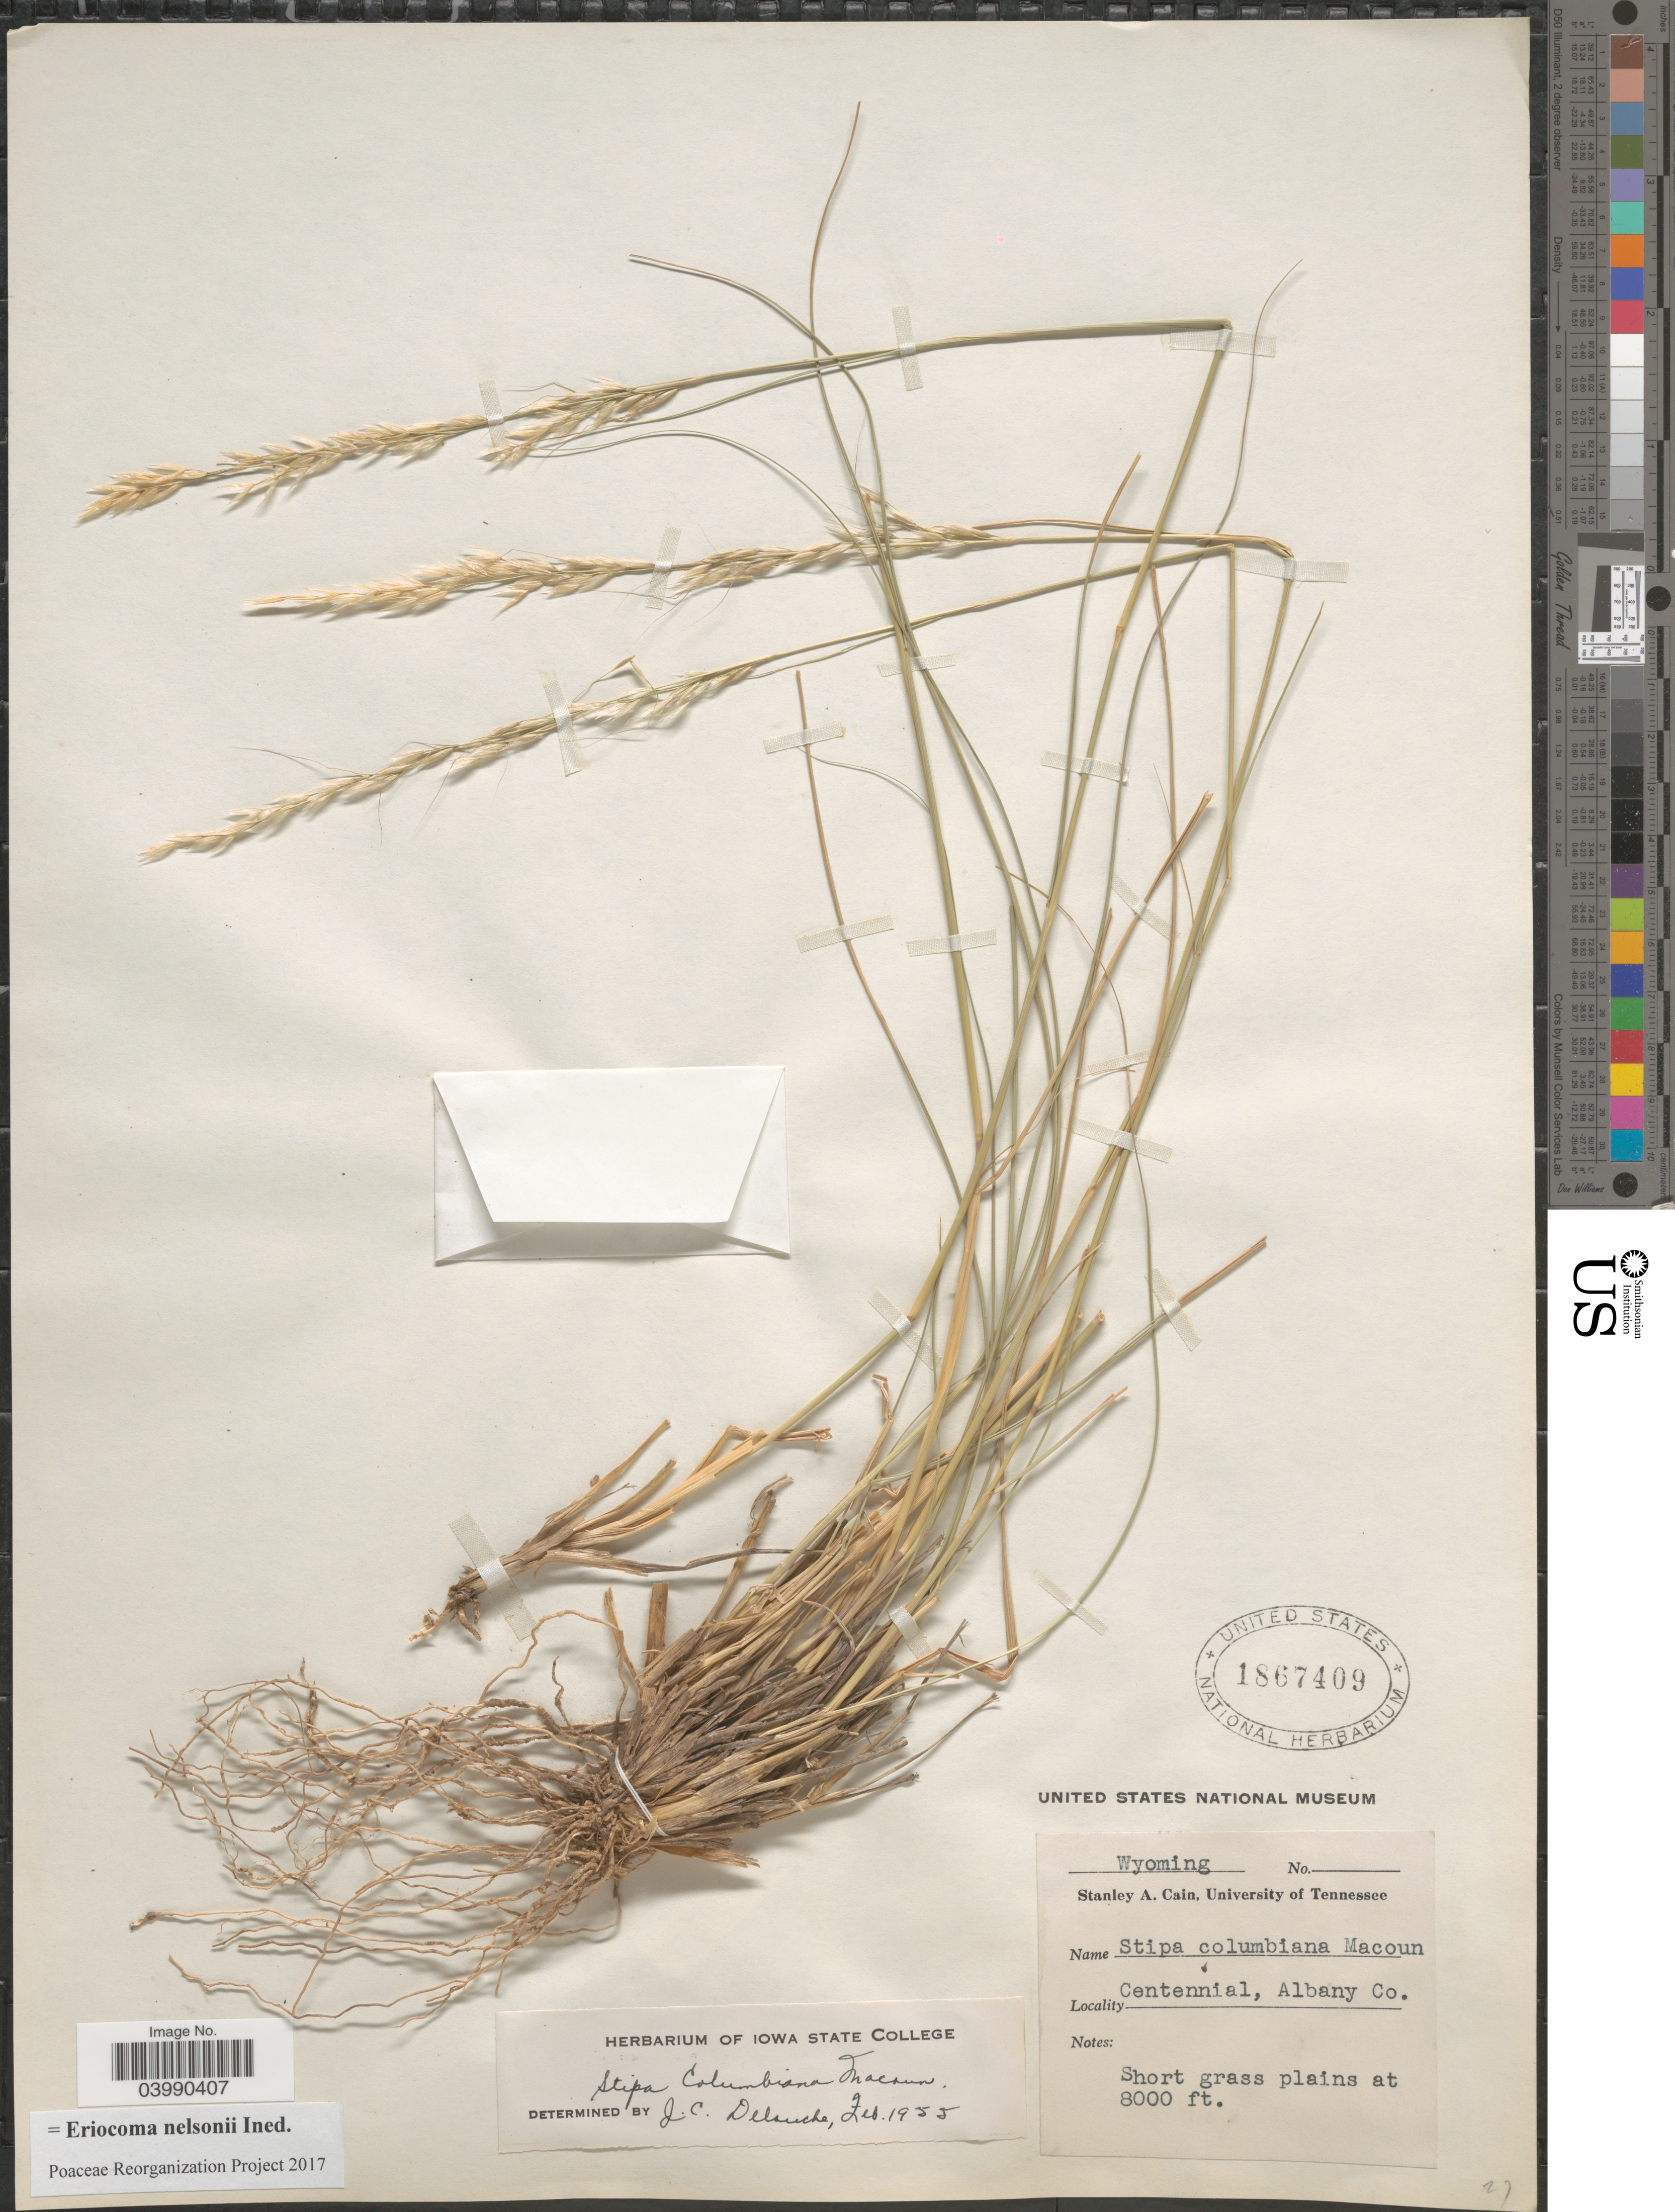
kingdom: Plantae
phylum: Tracheophyta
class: Liliopsida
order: Poales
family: Poaceae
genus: Eriocoma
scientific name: Eriocoma nelsonii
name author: (Scribn.) Romasch.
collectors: S. Cain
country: United States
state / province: Wyoming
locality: Centennial, Albany Co.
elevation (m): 2438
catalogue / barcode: US 1867409